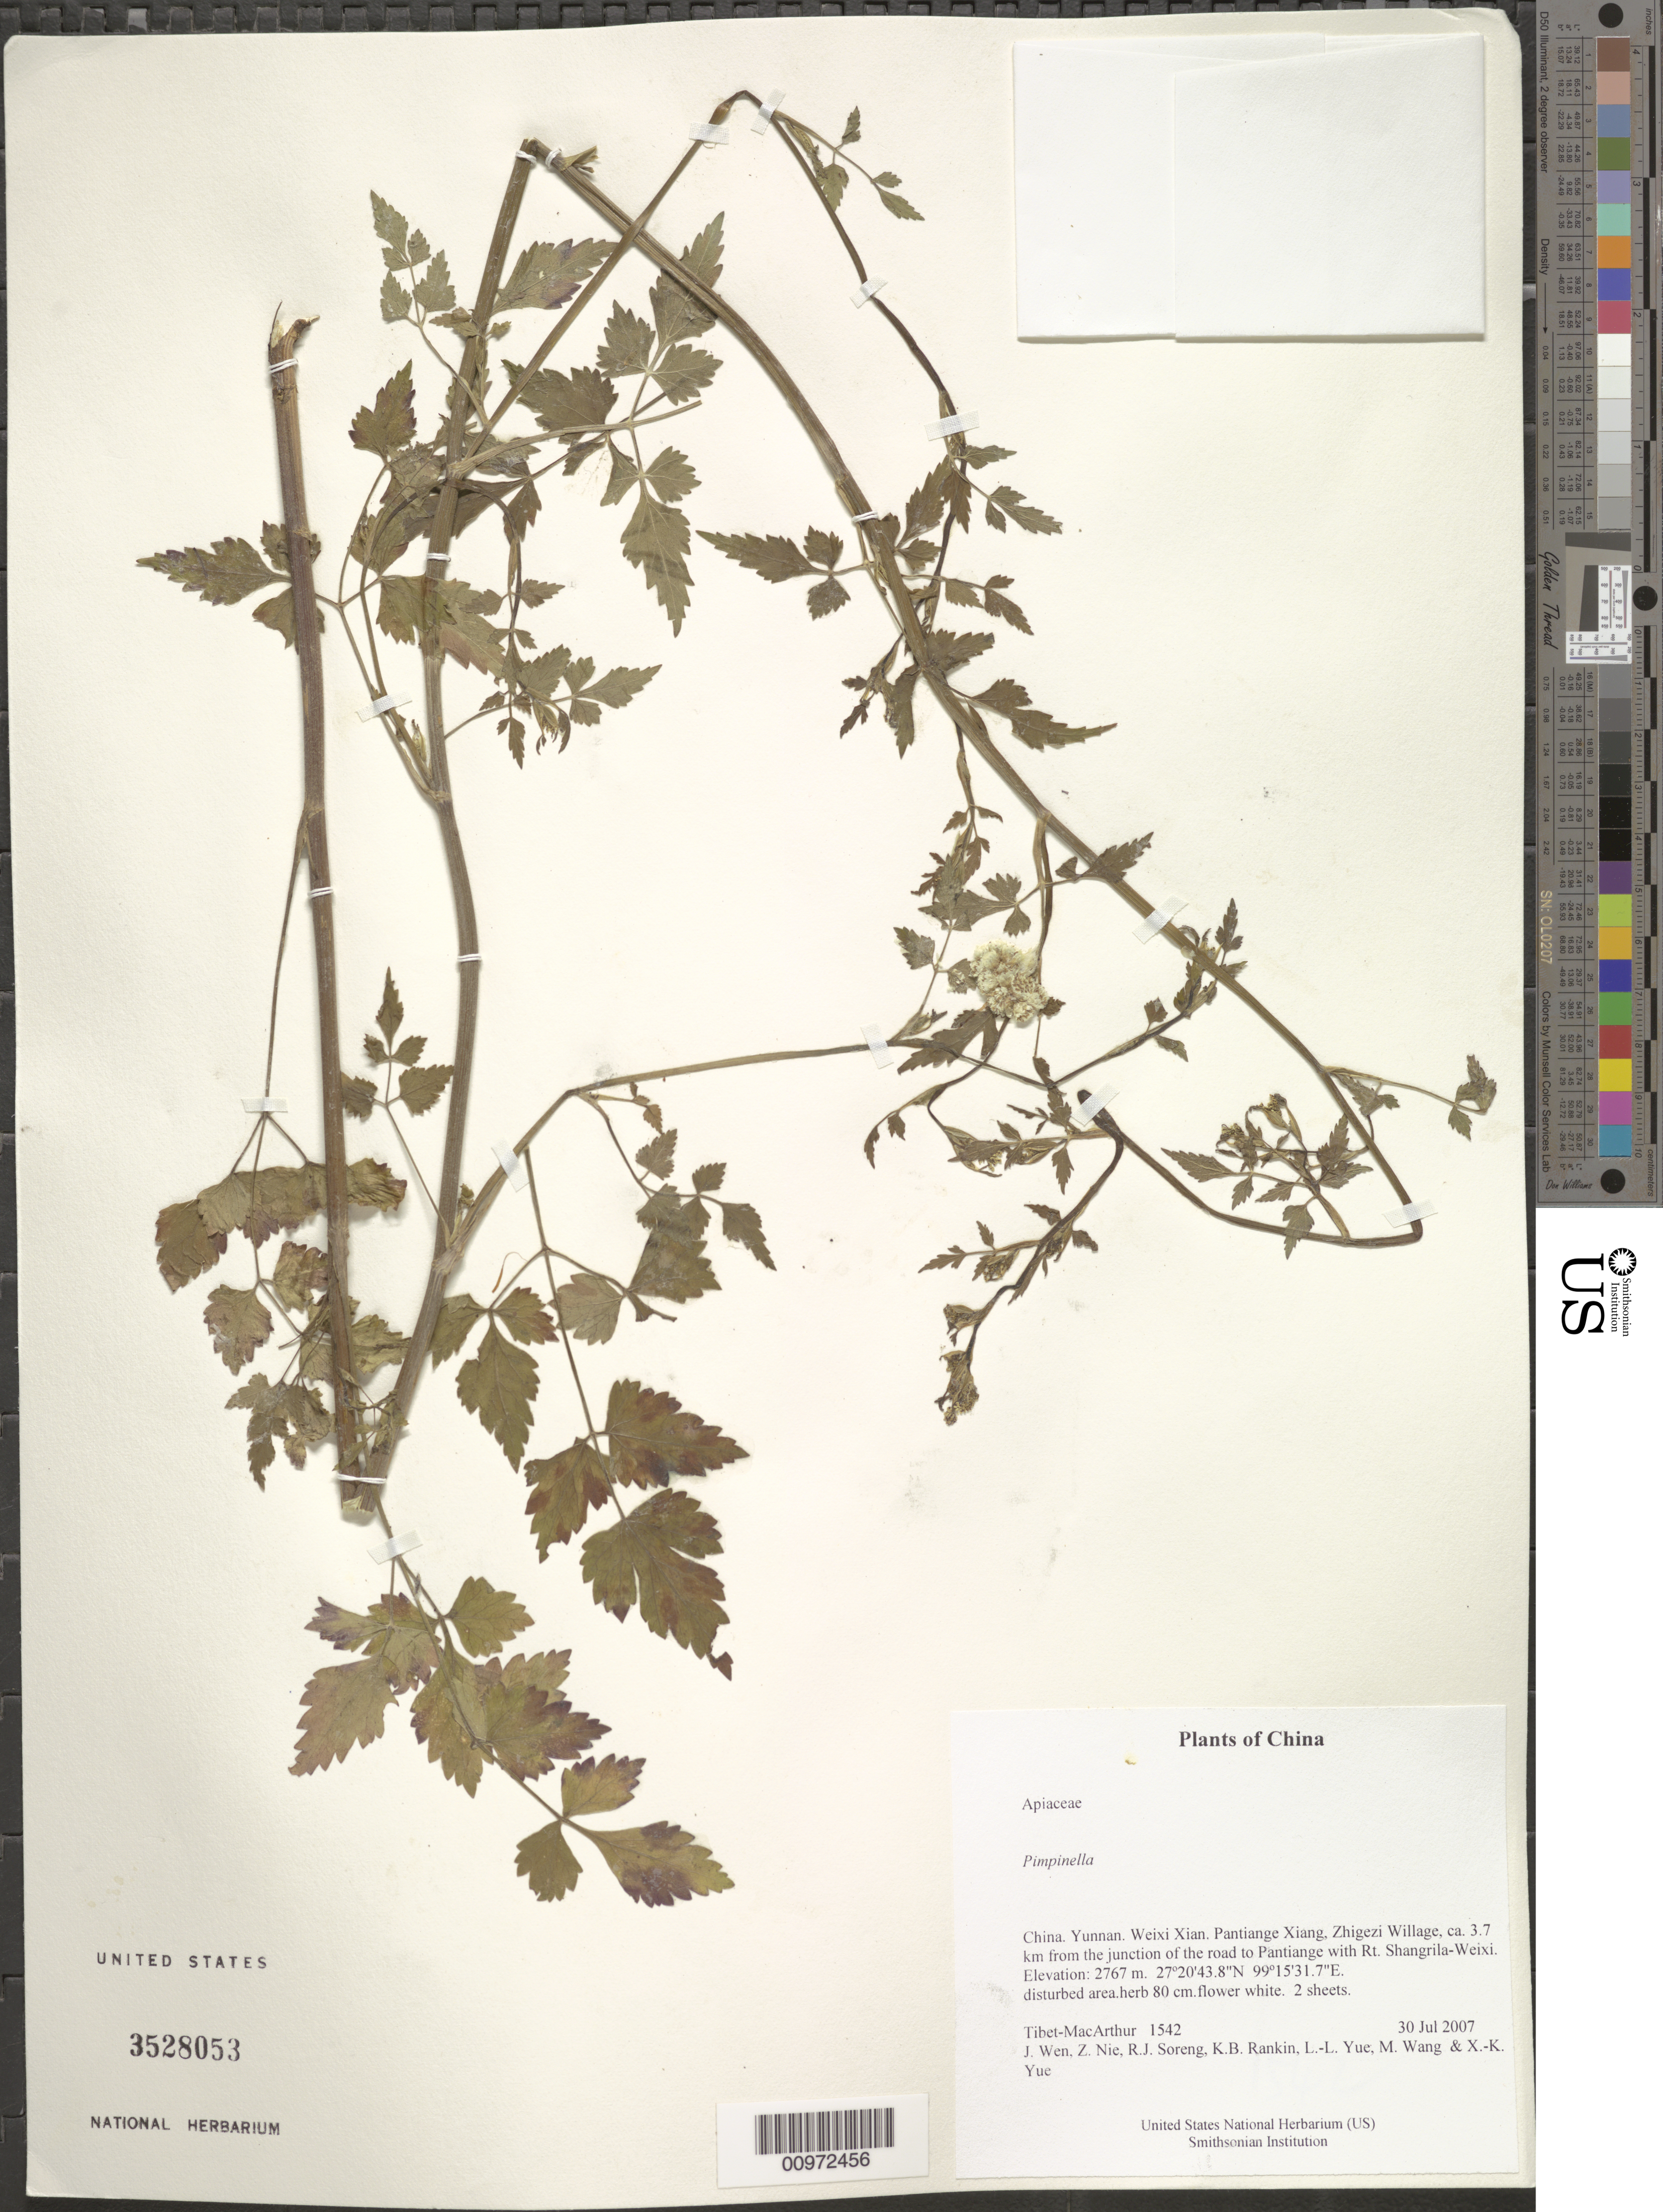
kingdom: Plantae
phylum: Tracheophyta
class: Magnoliopsida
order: Apiales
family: Apiaceae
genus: Pimpinella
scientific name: Pimpinella sp.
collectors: Tibet-MacArthur, J. Wen, Z. Nie, R. J. Soreng, K. Rankin, L. Yue, M. Wang & X. Yue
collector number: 1542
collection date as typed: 30 Jul 2007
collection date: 2007-07-30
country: China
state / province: Yunnan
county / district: Weixi Xian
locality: Pantiange Xiang, Zhigezi Willage, ca. 3.7 km from the junction of the road to Pantiange with Rt. Shangrila-Weixi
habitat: disturbed area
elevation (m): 2767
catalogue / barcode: US 3528053